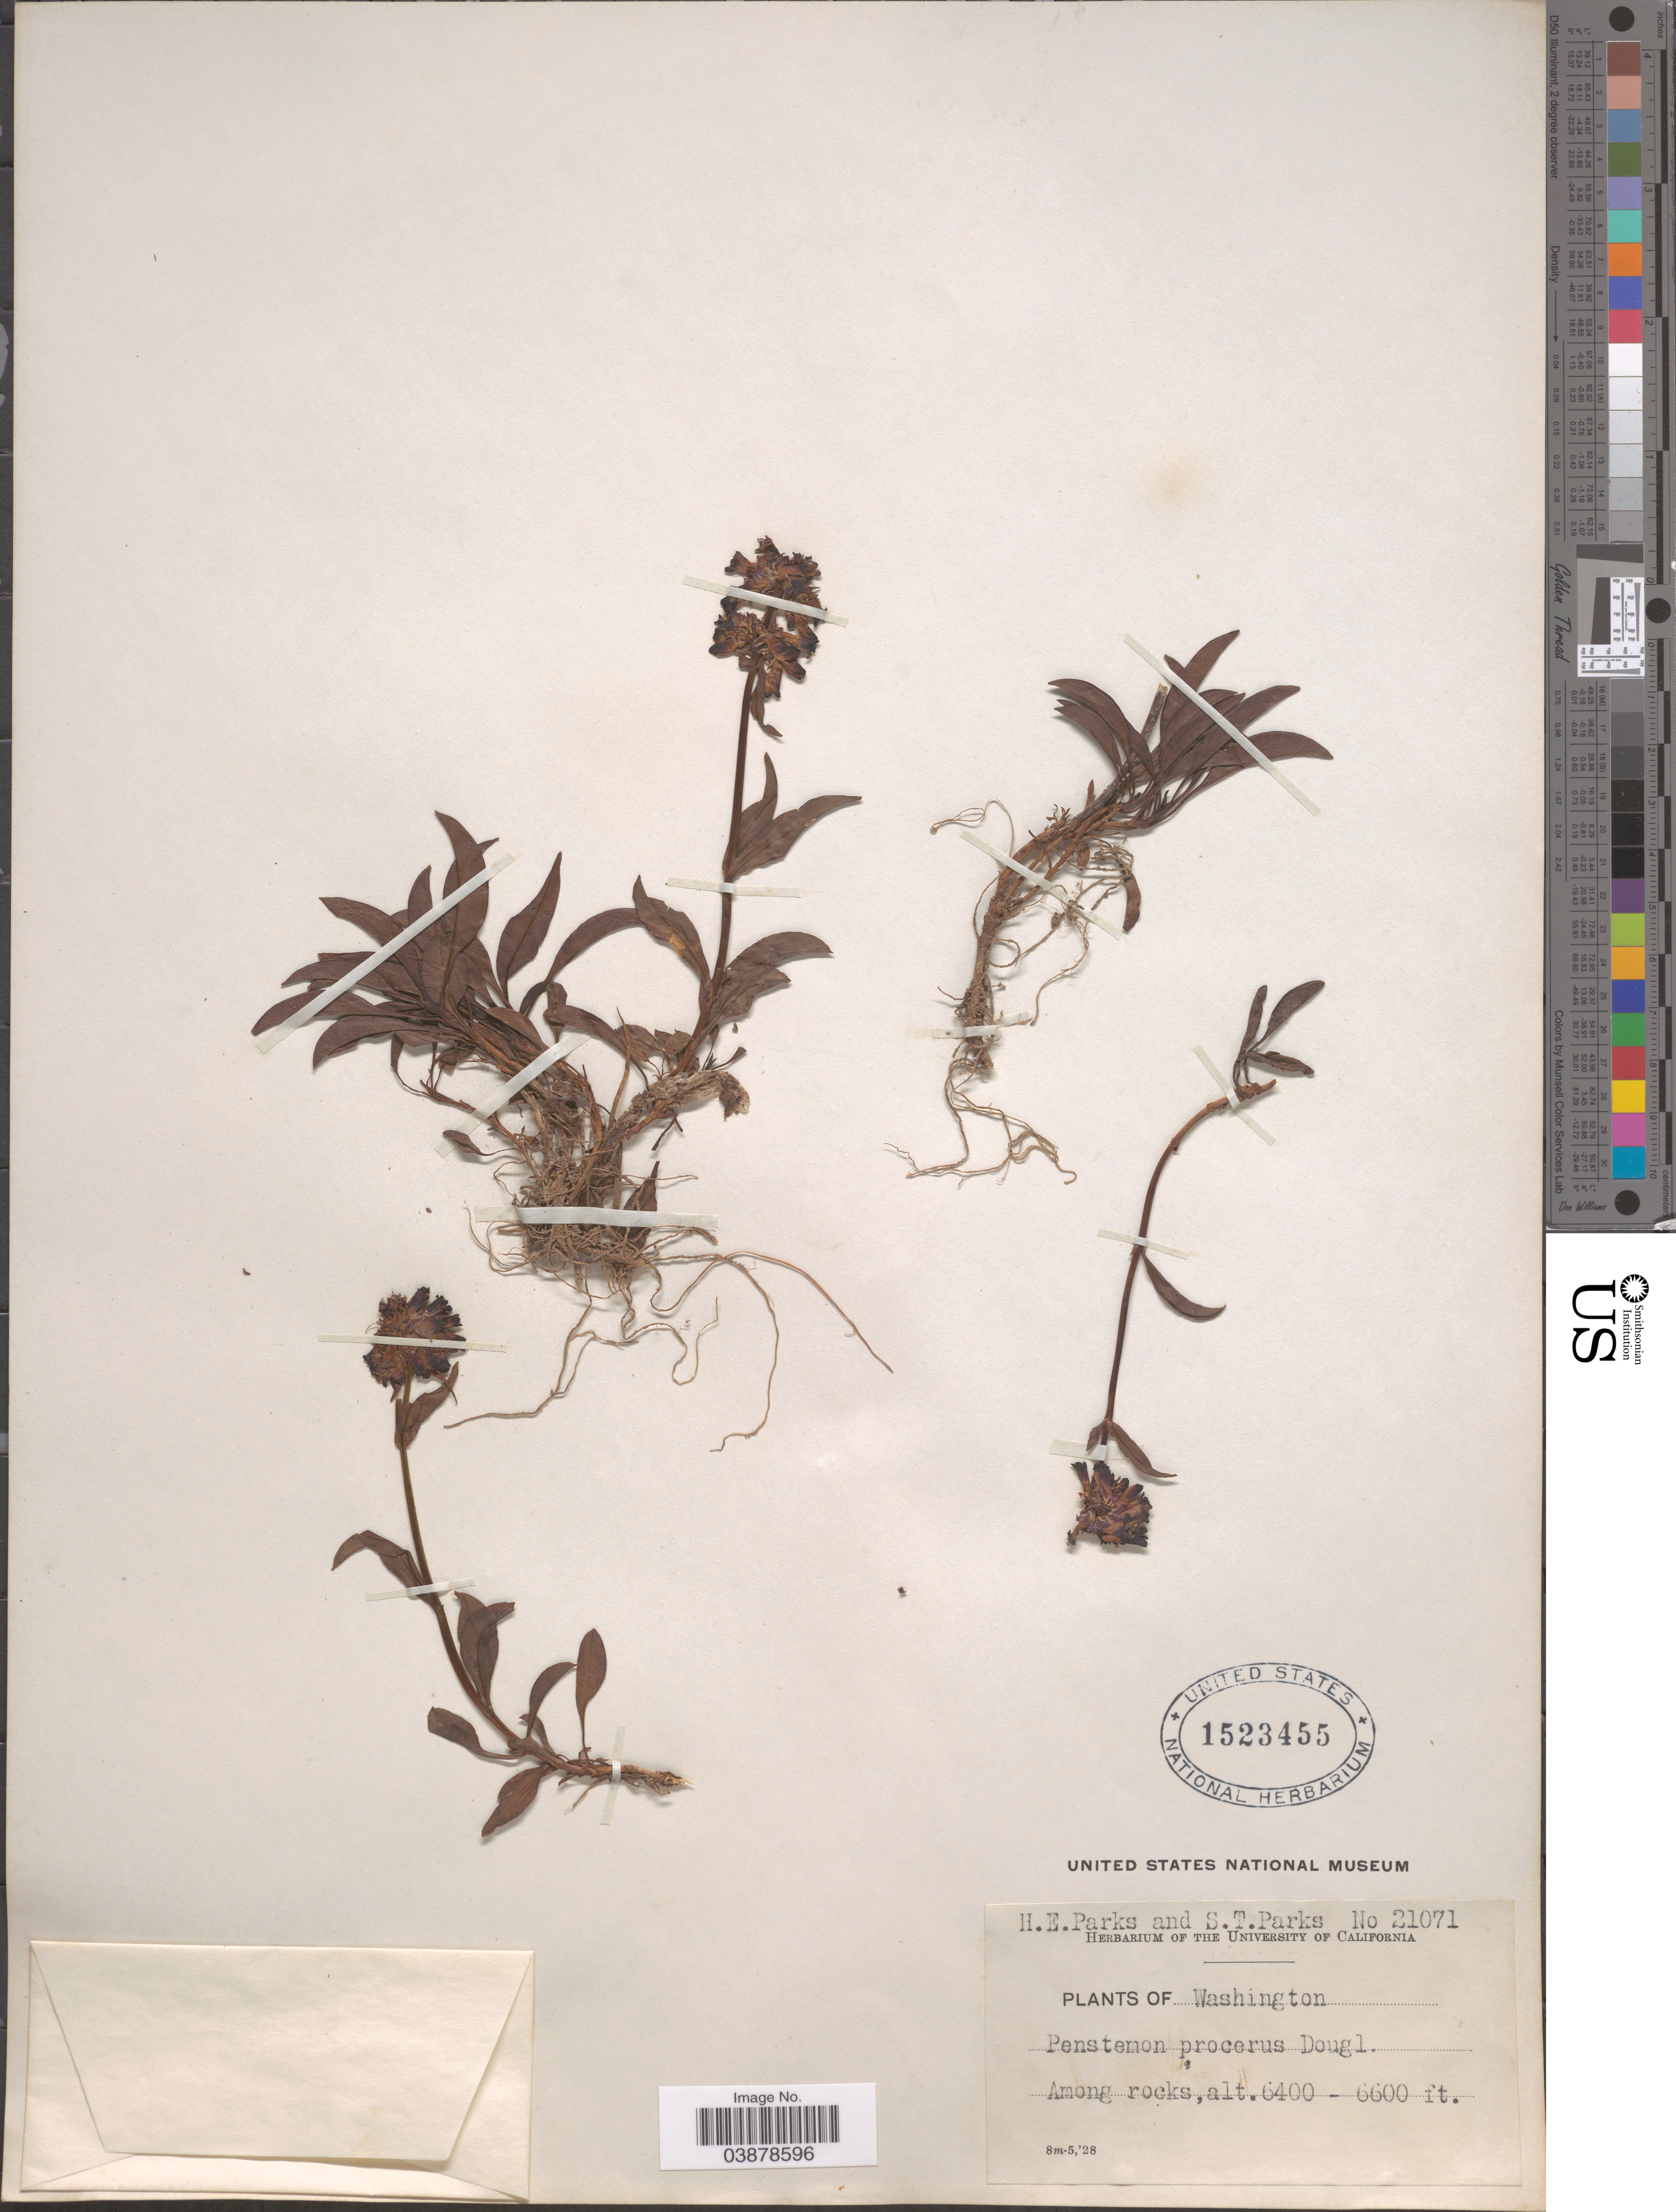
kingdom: Plantae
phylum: Tracheophyta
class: Magnoliopsida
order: Lamiales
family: Plantaginaceae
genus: Penstemon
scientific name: Penstemon tolmiei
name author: Hook.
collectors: H. E. Parks & S. Parks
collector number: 21071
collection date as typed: Transcribed d/m/y: 5/8/28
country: United States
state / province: Washington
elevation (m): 1951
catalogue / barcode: US 1523455